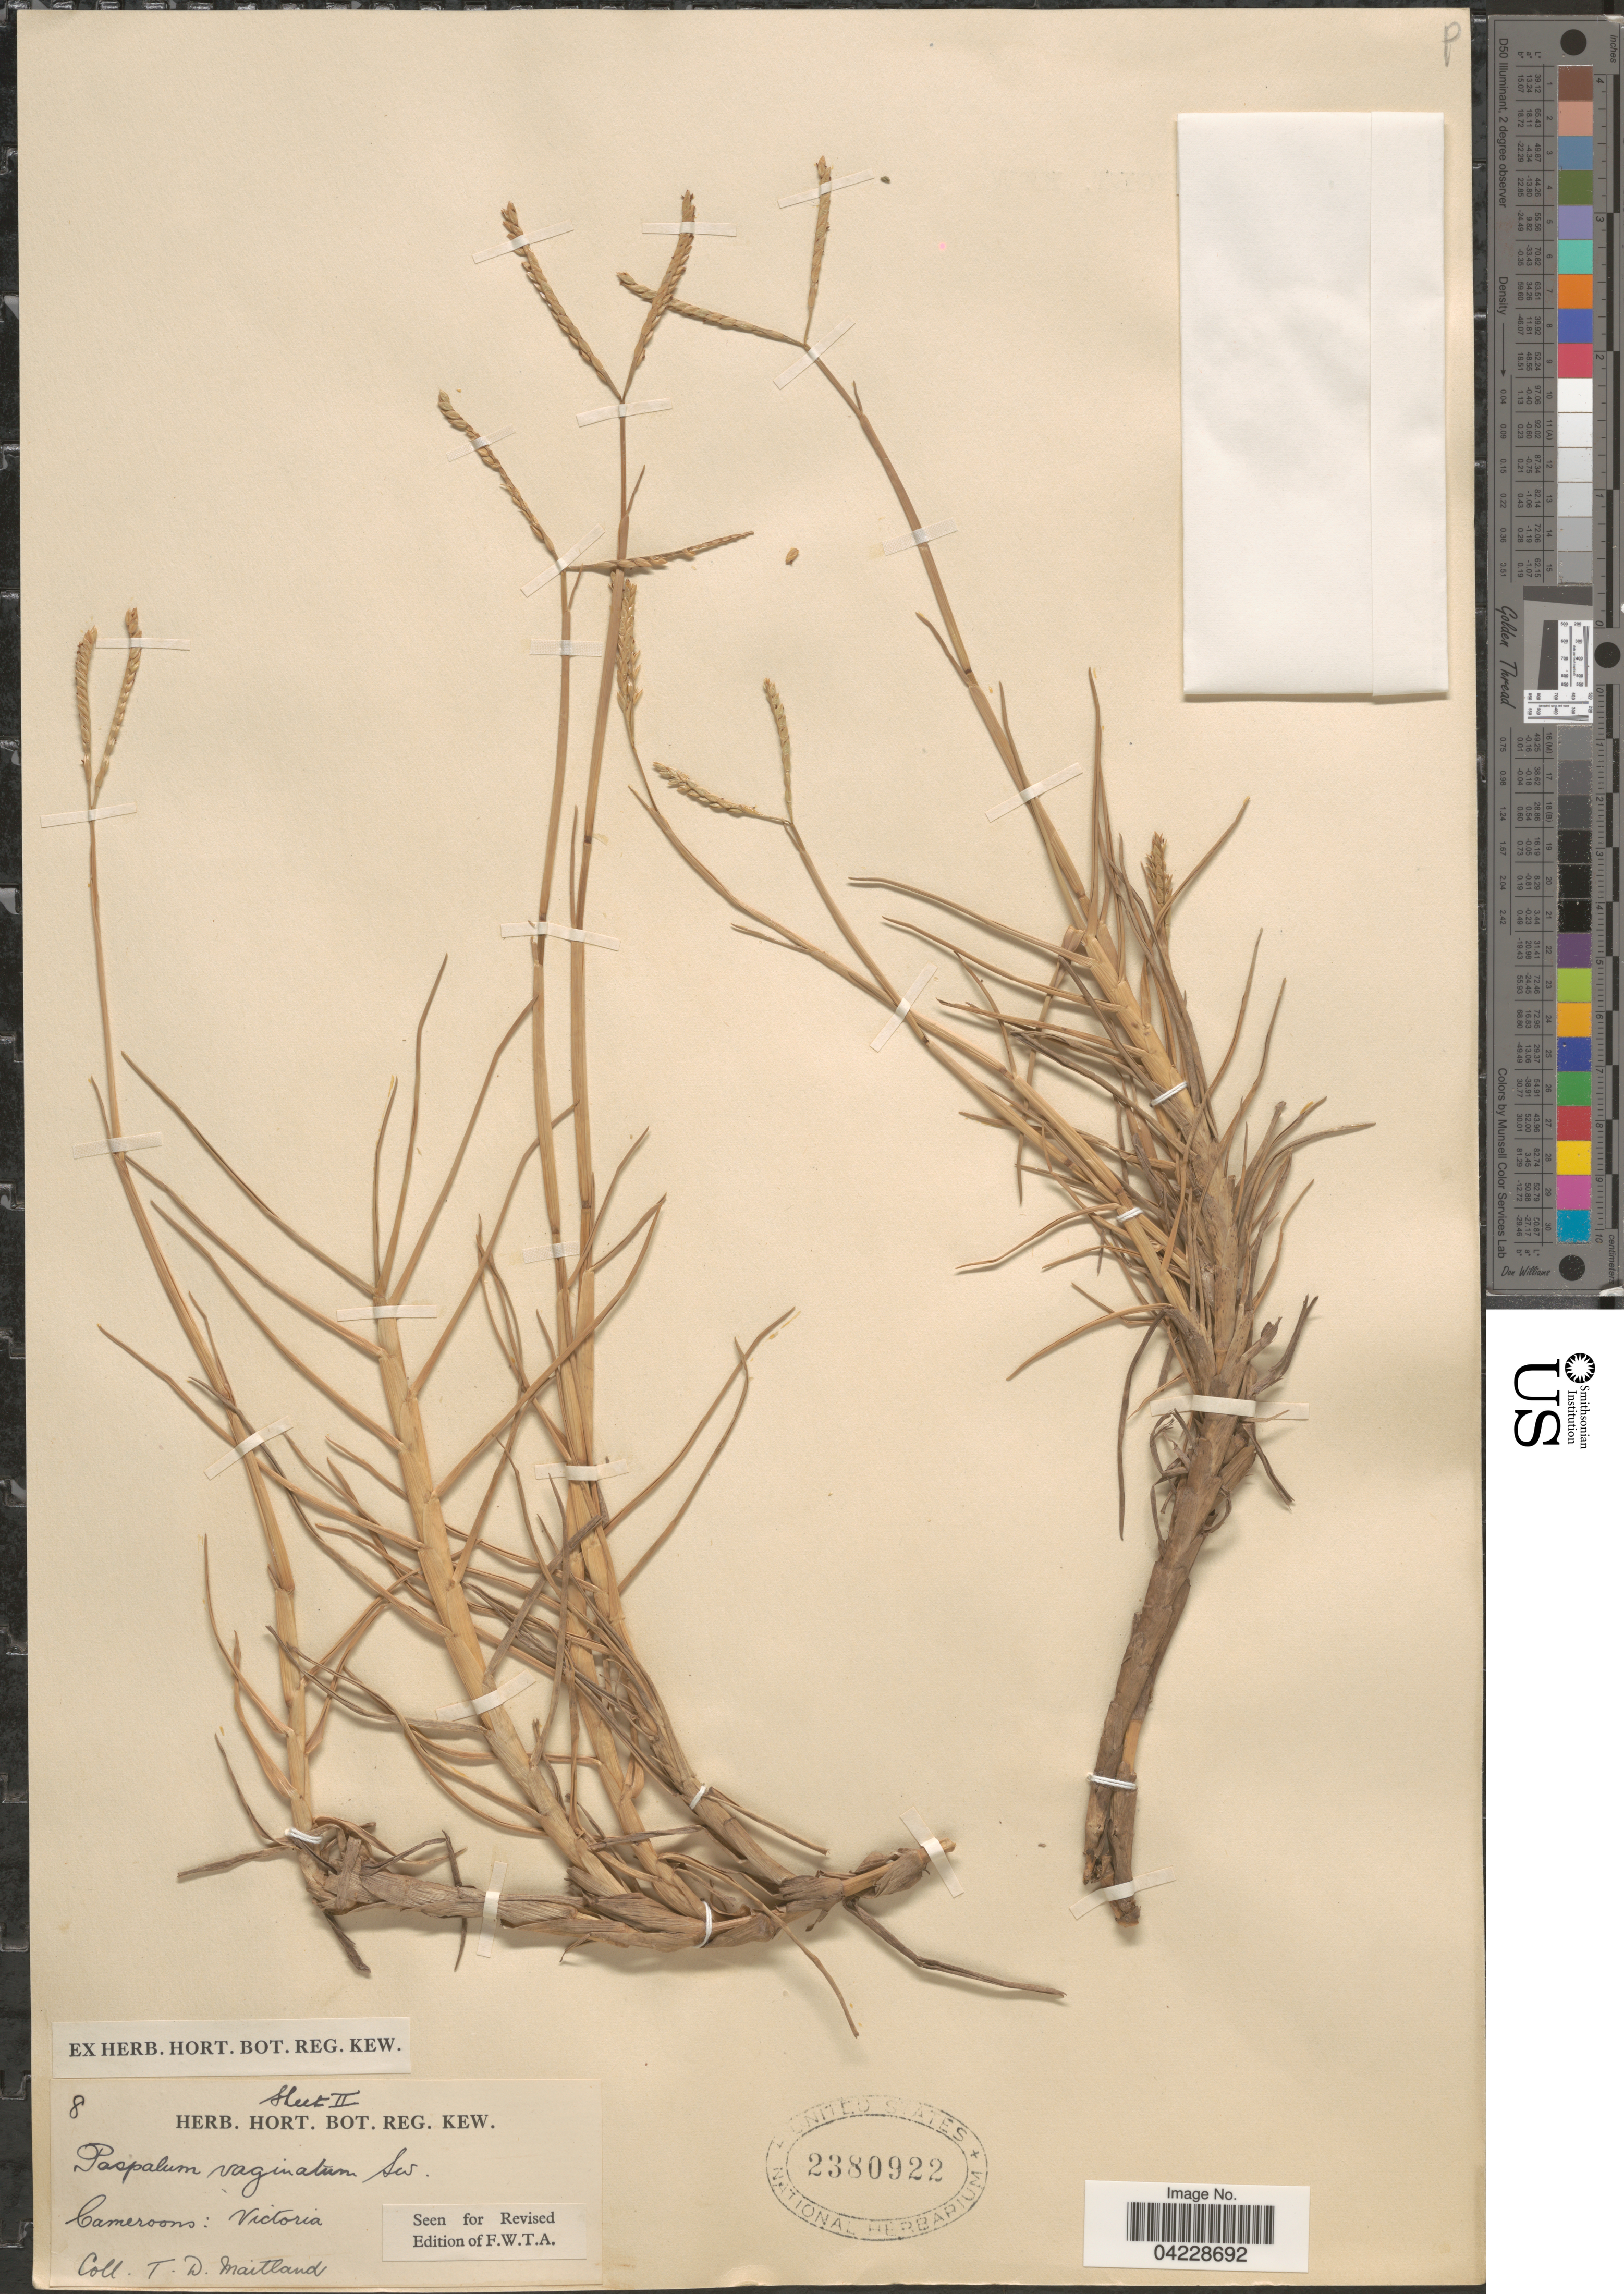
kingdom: Plantae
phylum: Tracheophyta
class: Liliopsida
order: Poales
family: Poaceae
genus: Paspalum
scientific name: Paspalum vaginatum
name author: Sw.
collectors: T. Maitland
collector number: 8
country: Cameroon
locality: Cameroons: Victoria.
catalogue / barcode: US 2380922